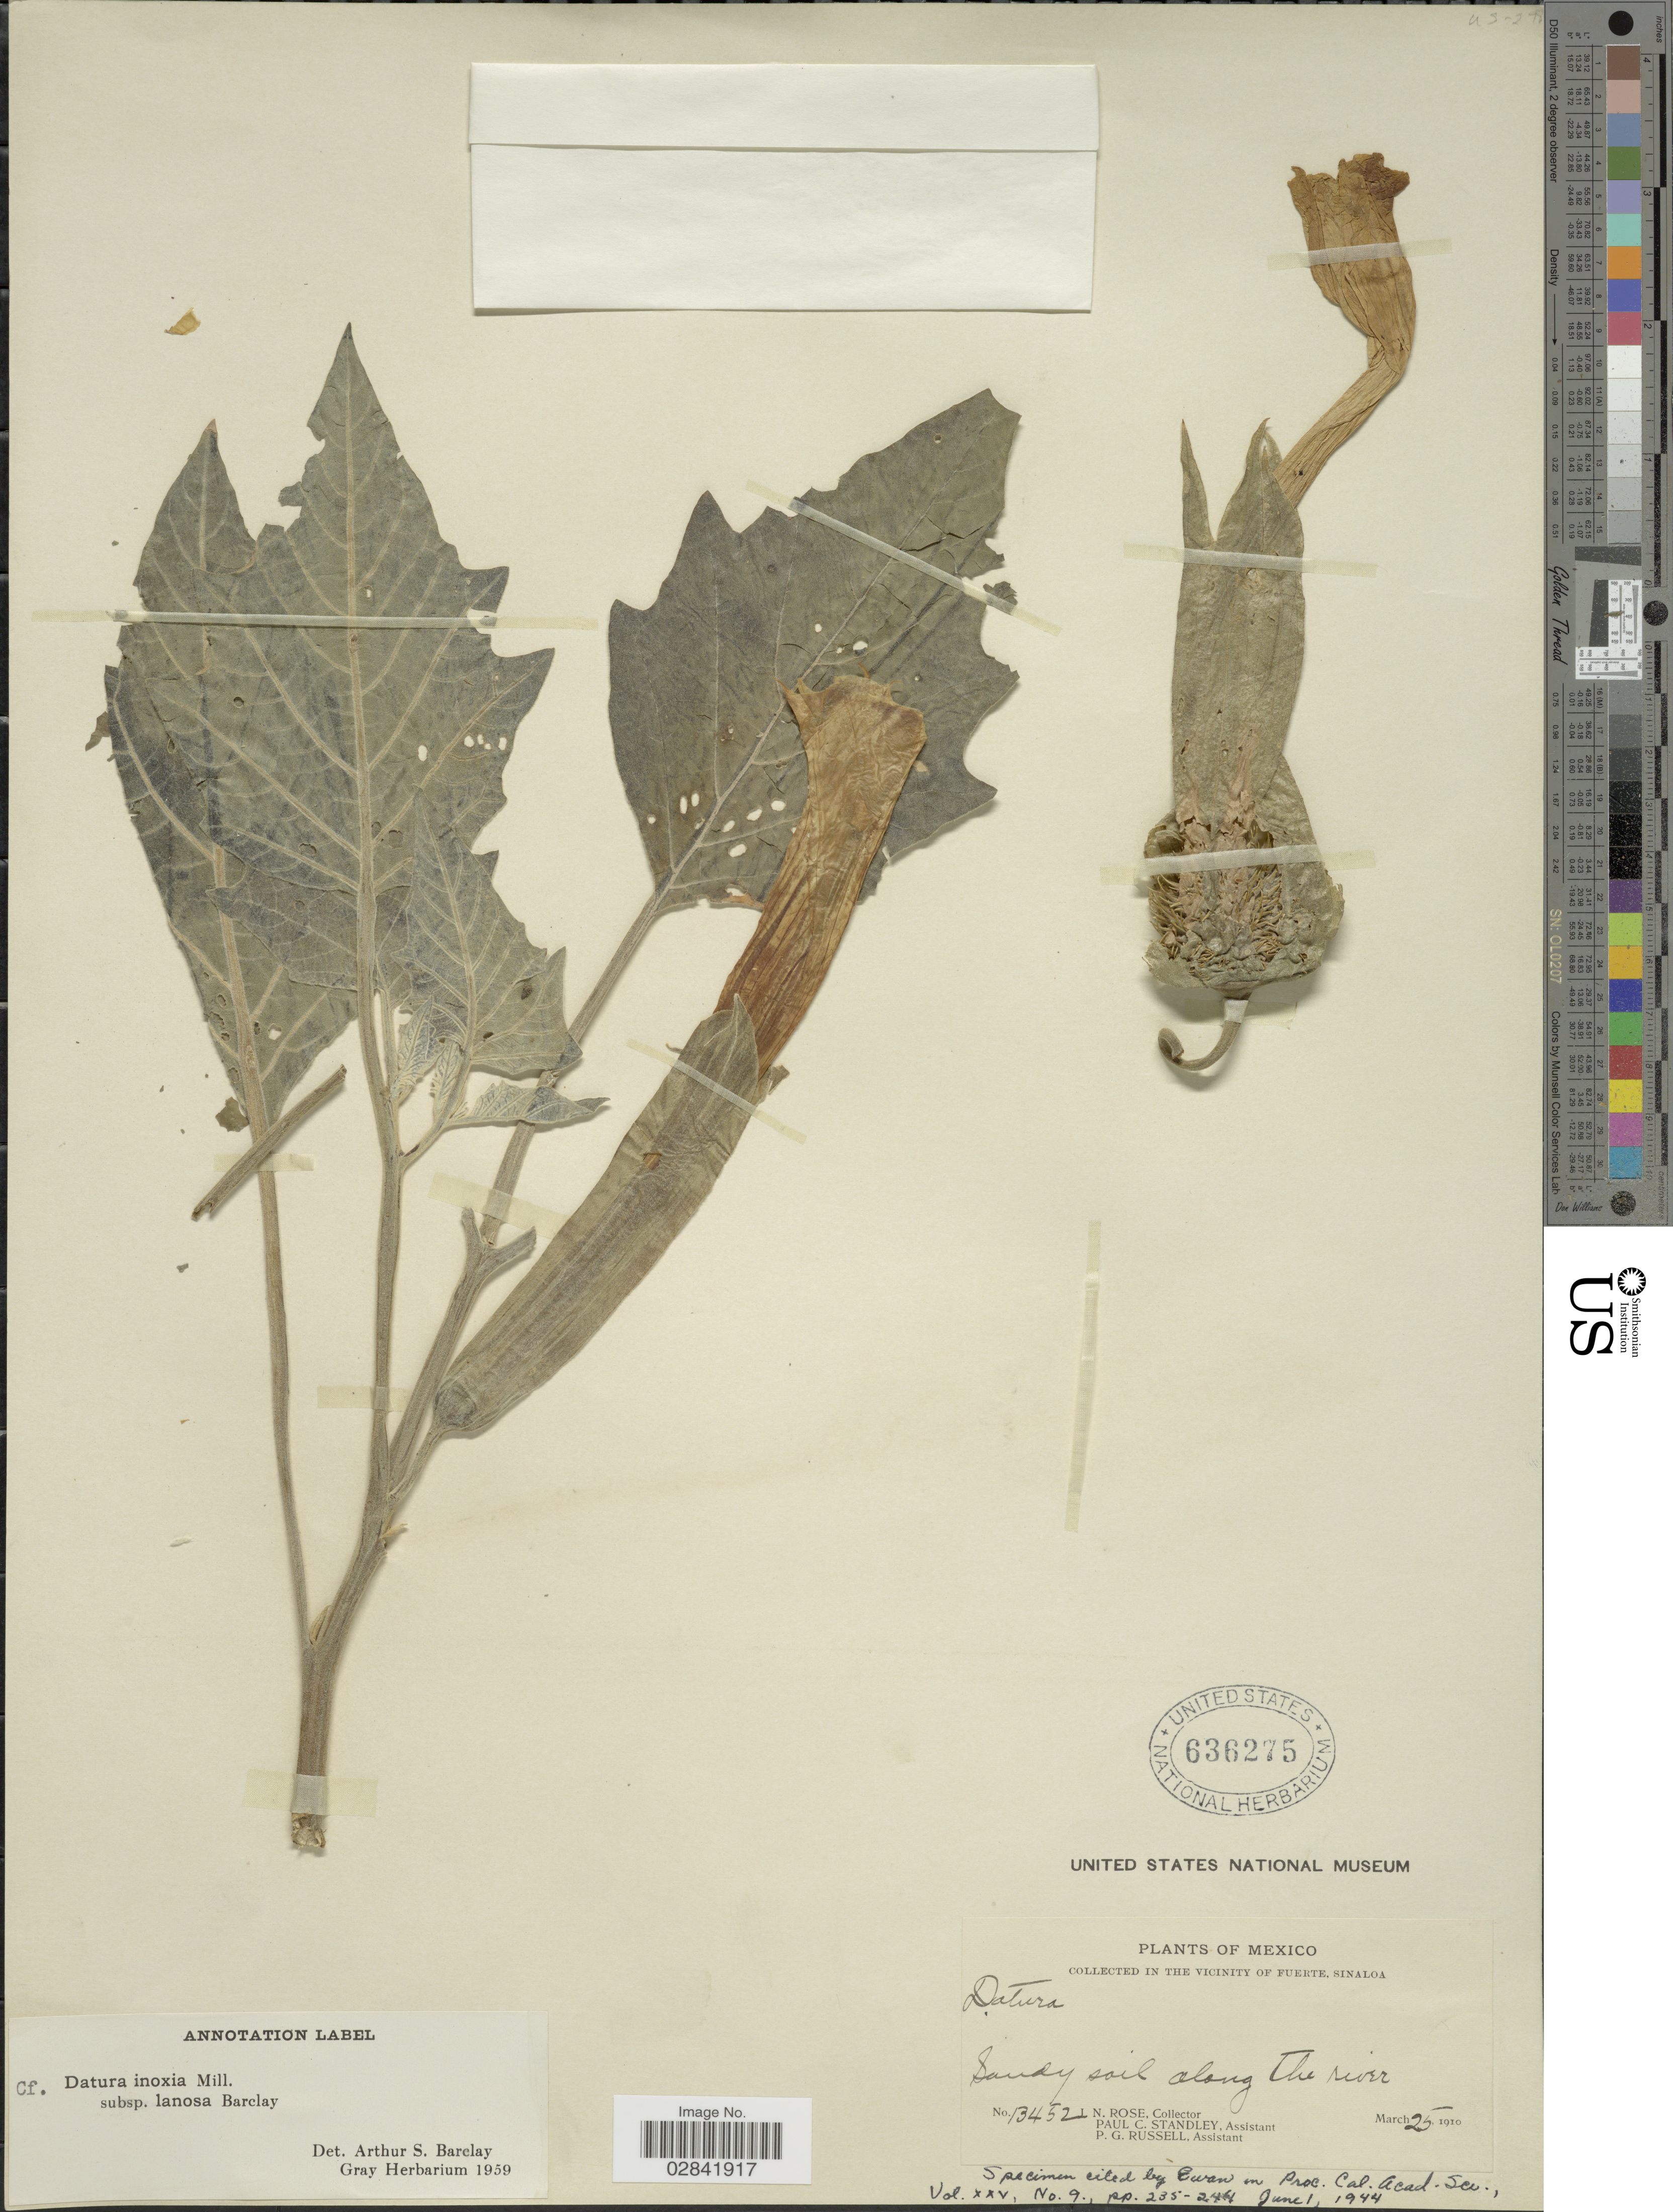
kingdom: Plantae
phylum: Tracheophyta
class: Magnoliopsida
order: Solanales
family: Solanaceae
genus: Datura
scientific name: Datura innoxia subsp. lanosa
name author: A.S. Barclay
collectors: J. N. Rose, P. C. Standley & P. G. Russell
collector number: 13452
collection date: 1910-03-25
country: Mexico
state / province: Sinaloa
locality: In the vicinity of Fuerte. Sandy soil along the river.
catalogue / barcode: US 636275